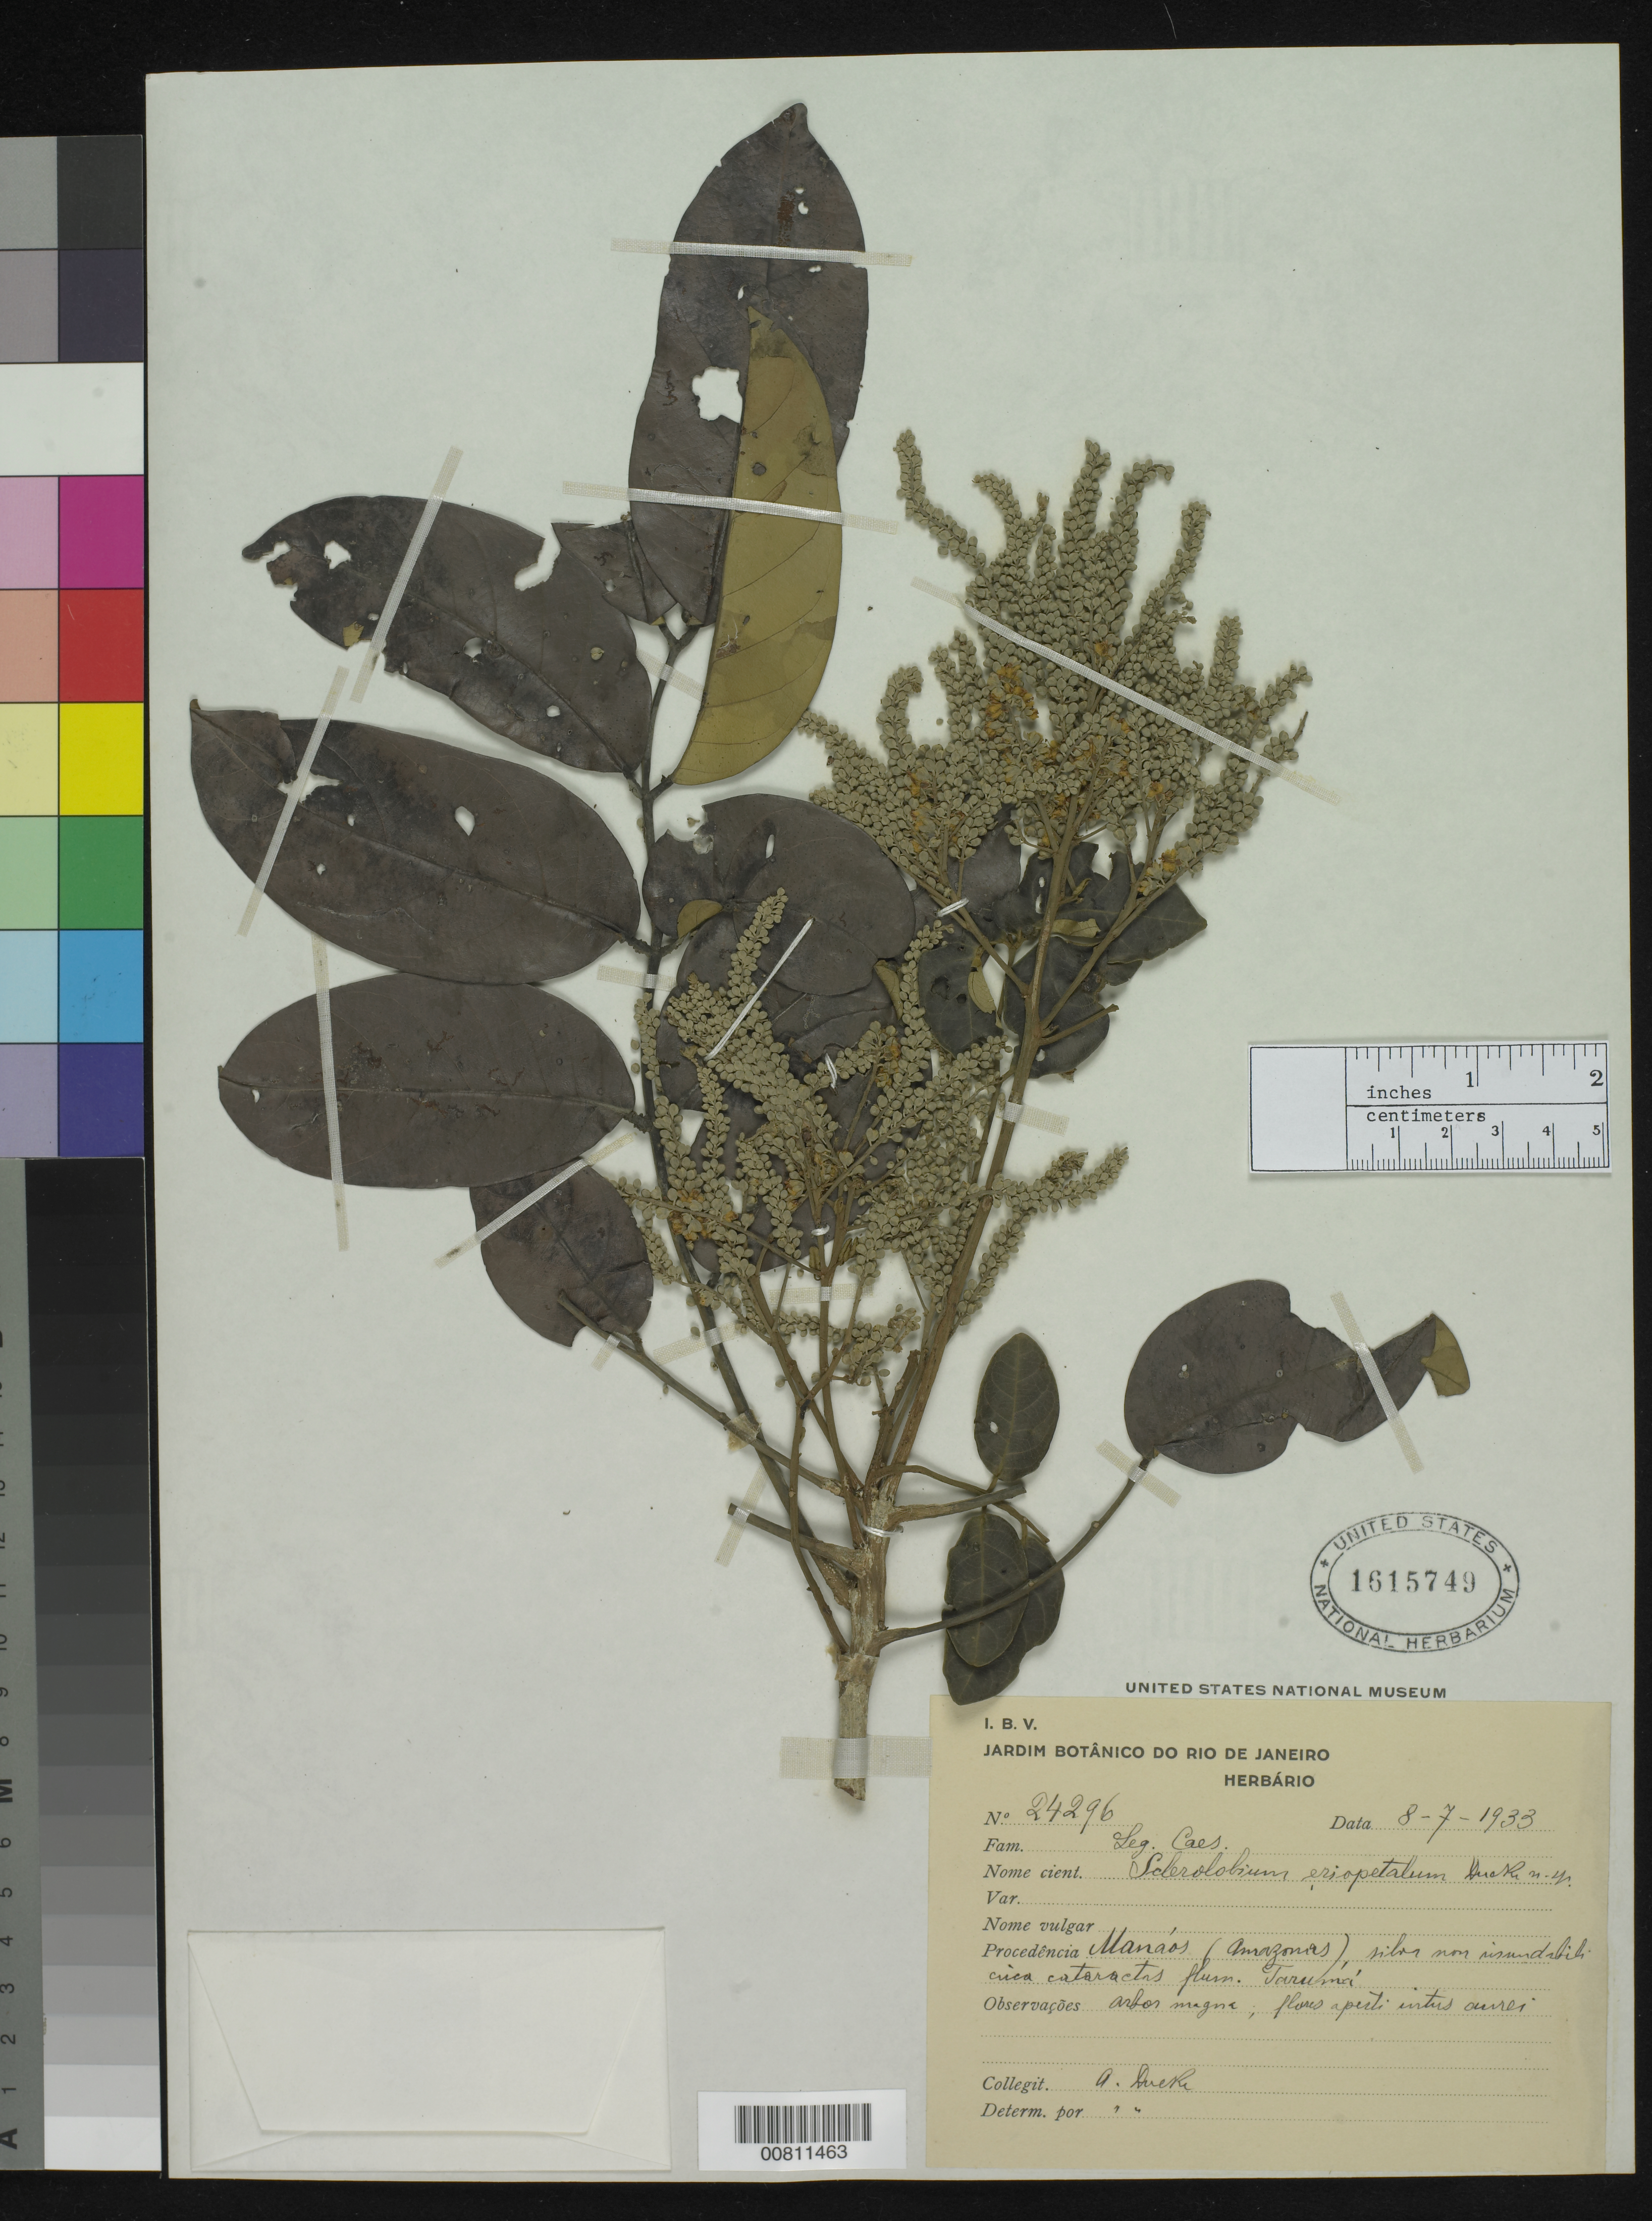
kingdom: Plantae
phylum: Tracheophyta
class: Magnoliopsida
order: Fabales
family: Fabaceae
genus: Sclerolobium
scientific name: Sclerolobium eriopetalum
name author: Ducke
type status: Isotype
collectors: A. Ducke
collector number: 24296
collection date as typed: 08 Jul 1933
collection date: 1933-07-08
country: Brazil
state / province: Amazonas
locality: Manaos.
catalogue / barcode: US 1615749